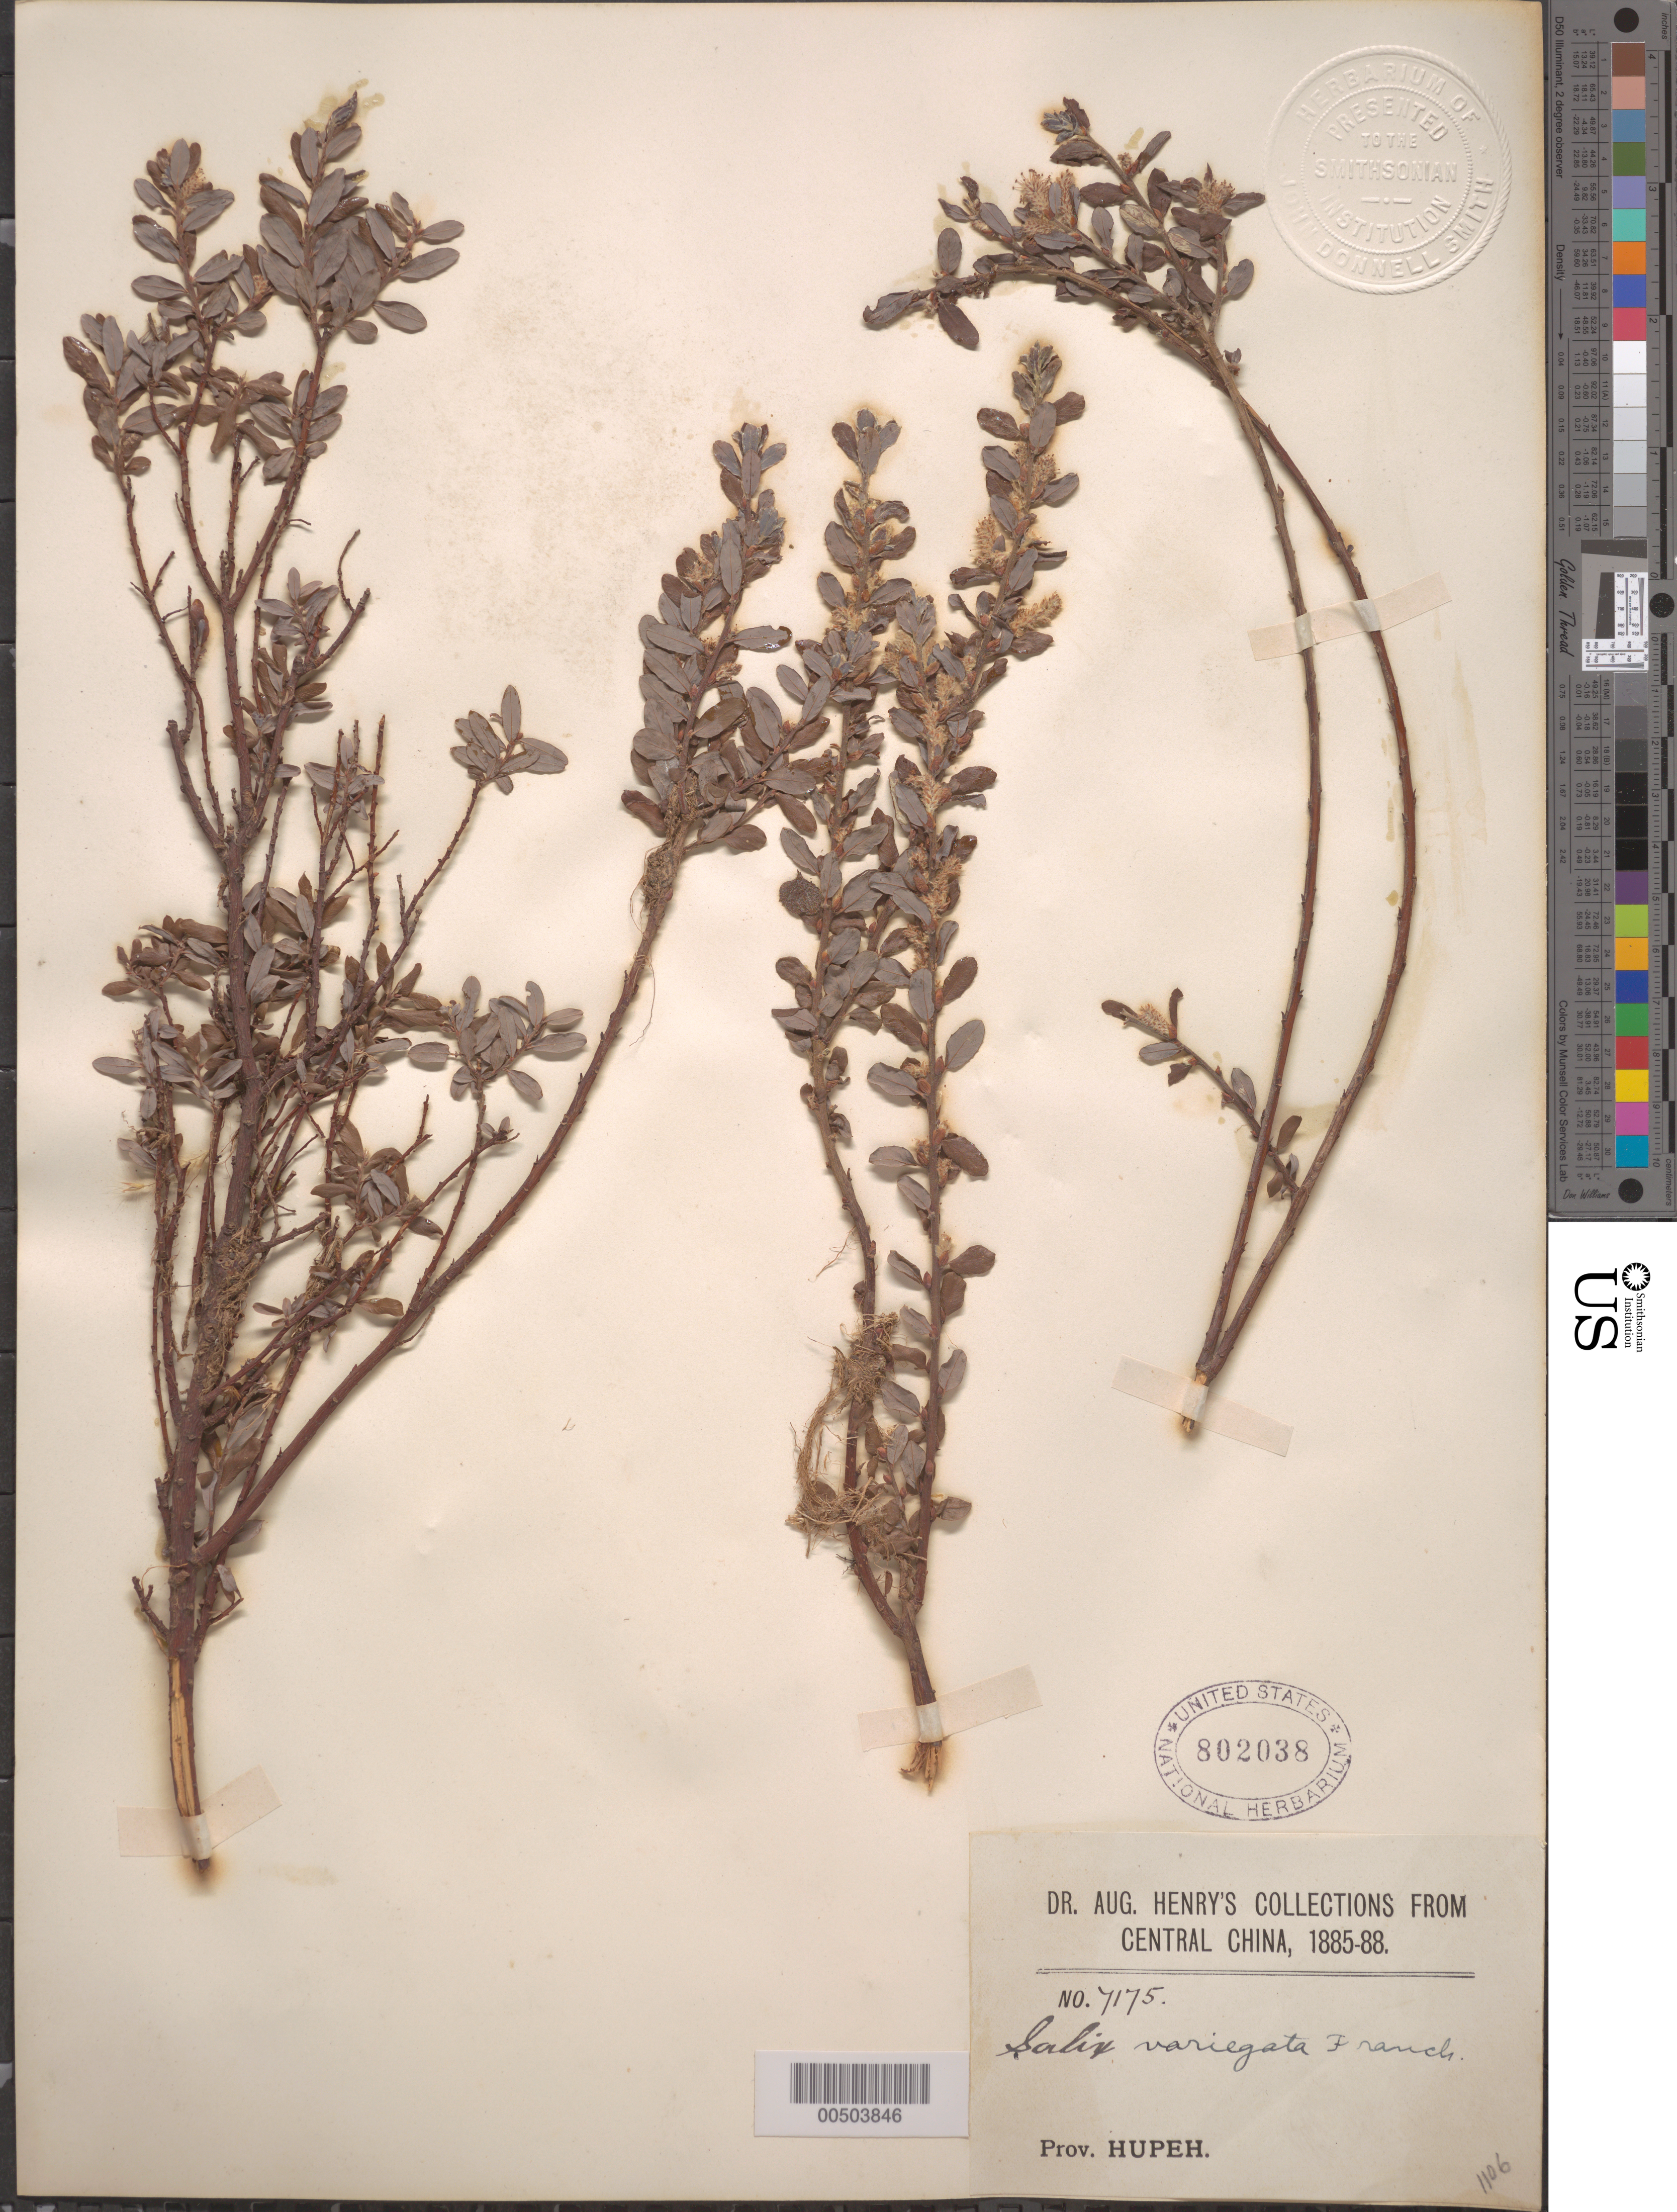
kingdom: Plantae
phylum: Tracheophyta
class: Magnoliopsida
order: Malpighiales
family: Salicaceae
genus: Salix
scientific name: Salix variegata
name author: Franch.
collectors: A. Henry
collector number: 7175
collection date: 1885/1888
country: China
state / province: Hubei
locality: Central China. Prov. Hupeh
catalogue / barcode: US 802038